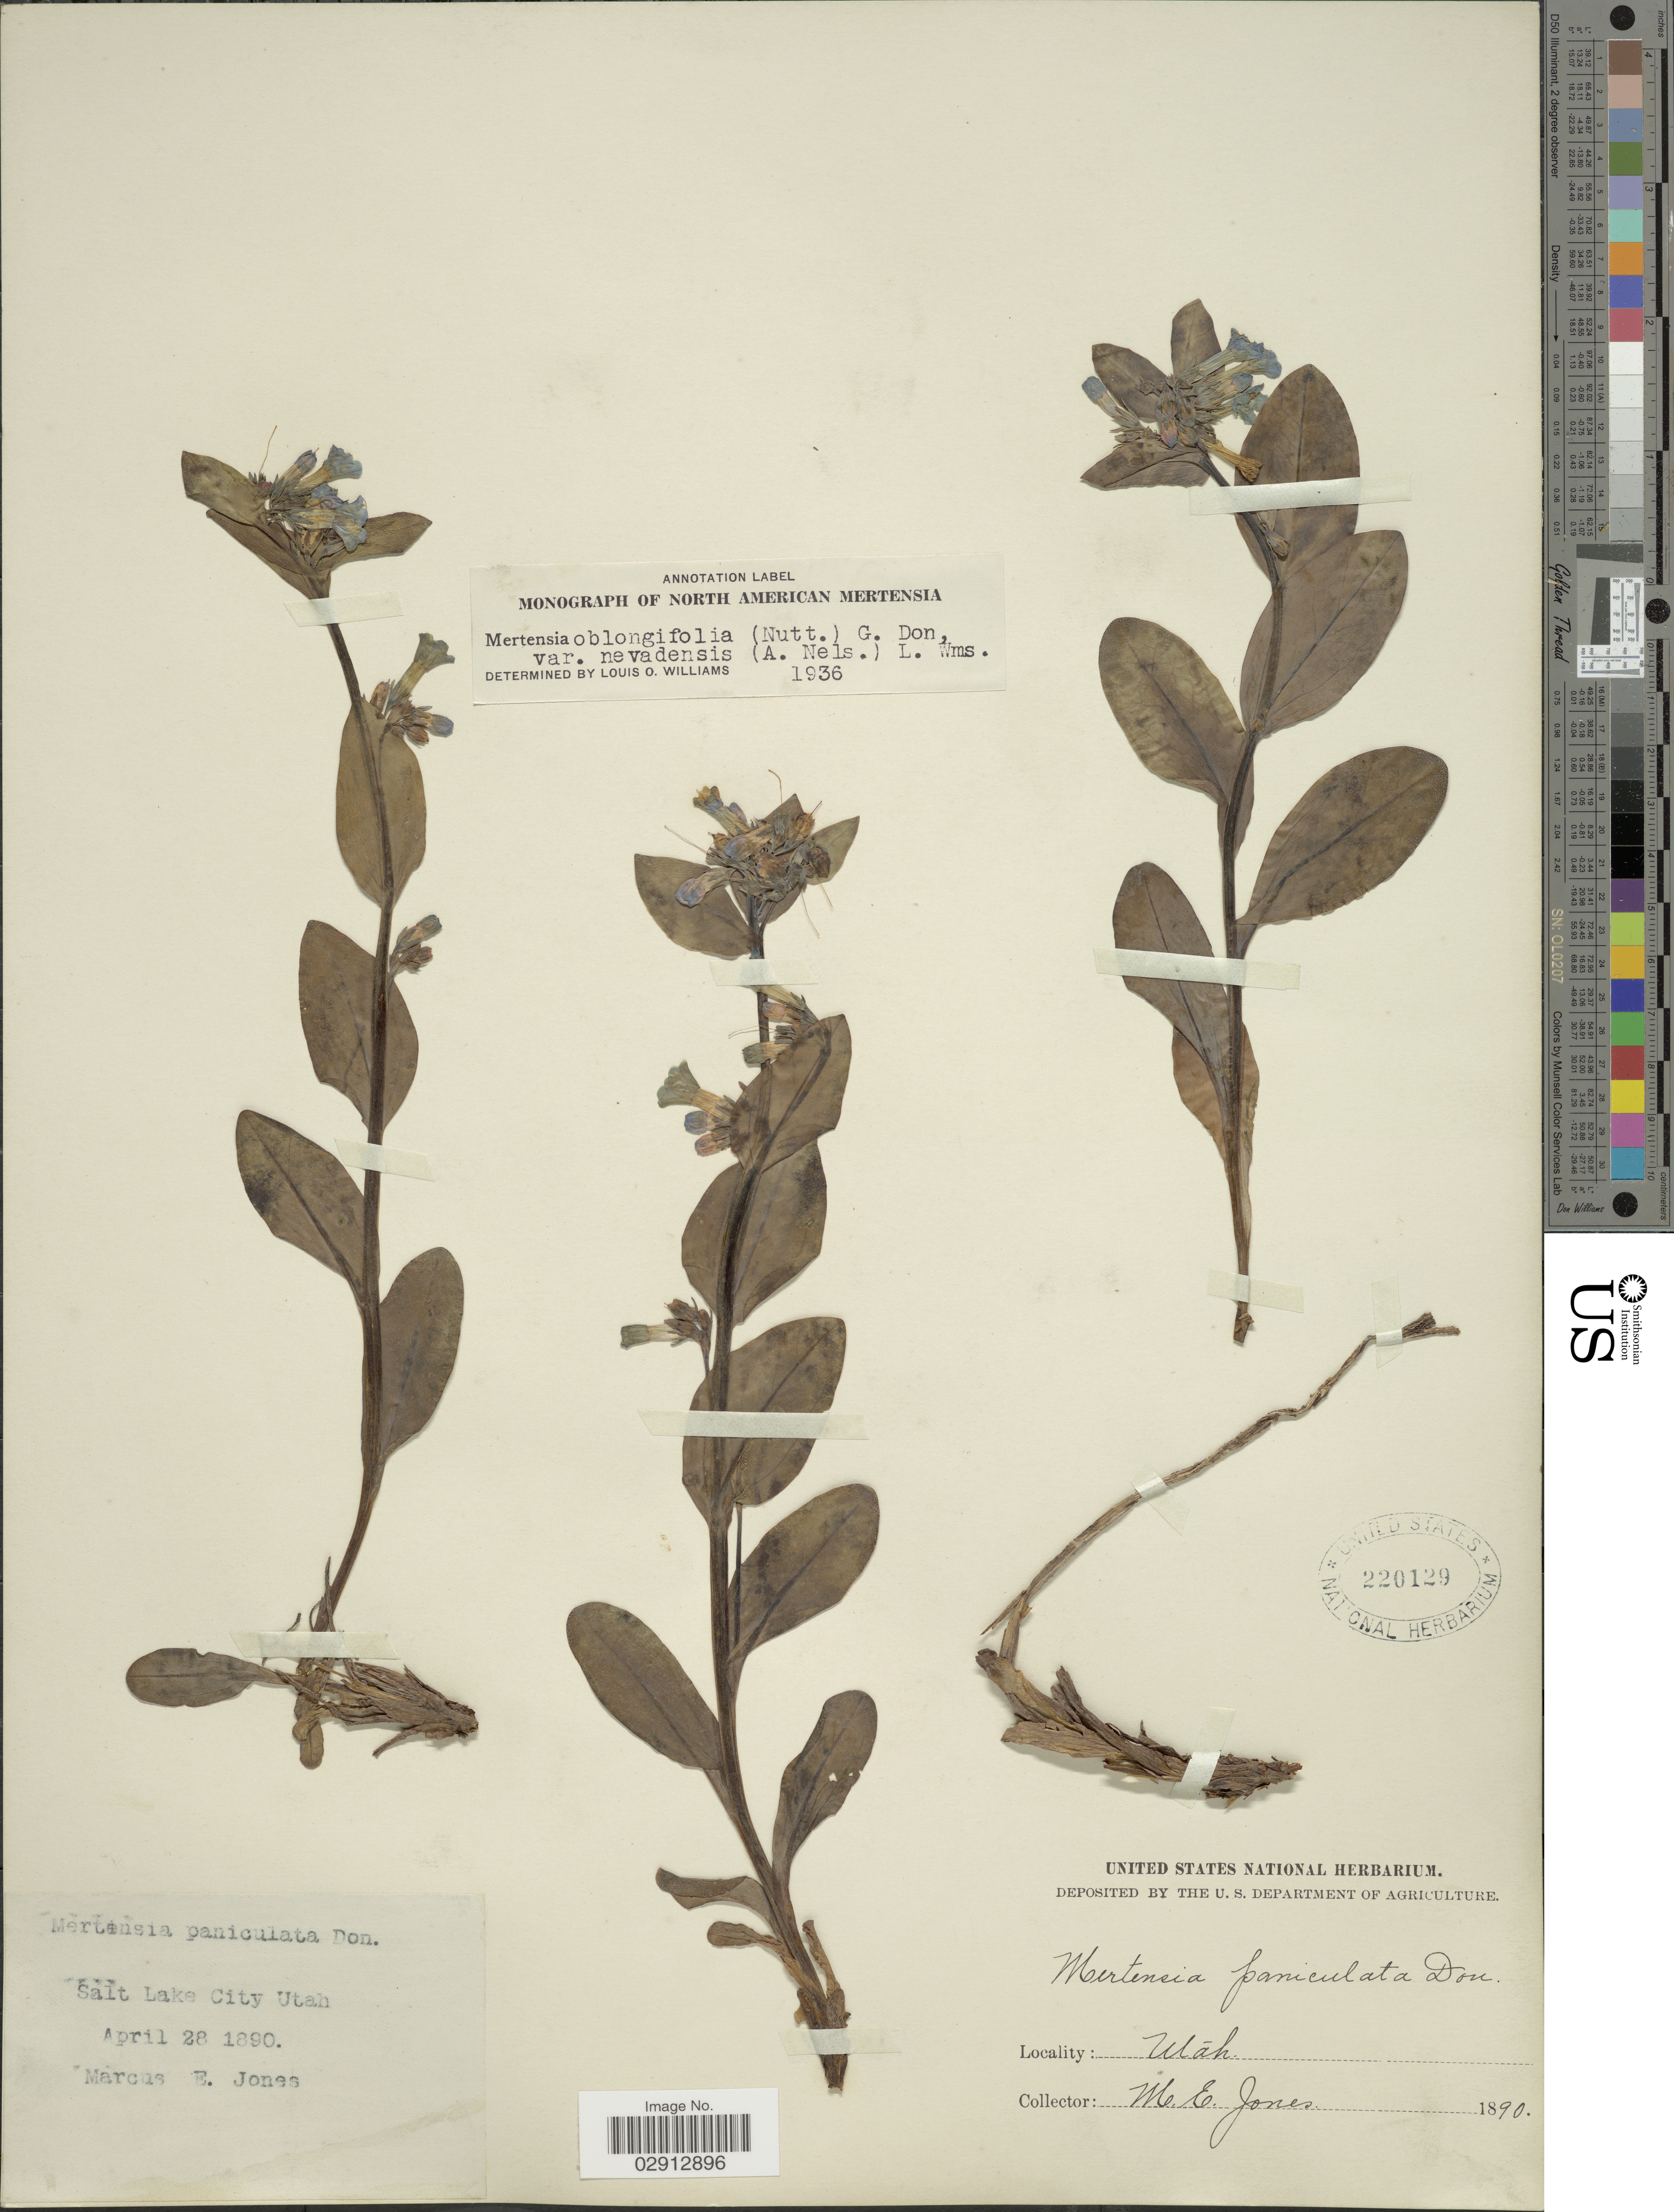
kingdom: Plantae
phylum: Tracheophyta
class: Magnoliopsida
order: Boraginales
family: Boraginaceae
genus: Mertensia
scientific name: Mertensia oblongifolia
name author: (Nutt.) G. Don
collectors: M. E. Jones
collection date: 1890-04-28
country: United States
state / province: Utah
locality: Salt Lake City Utah.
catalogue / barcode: US 220129